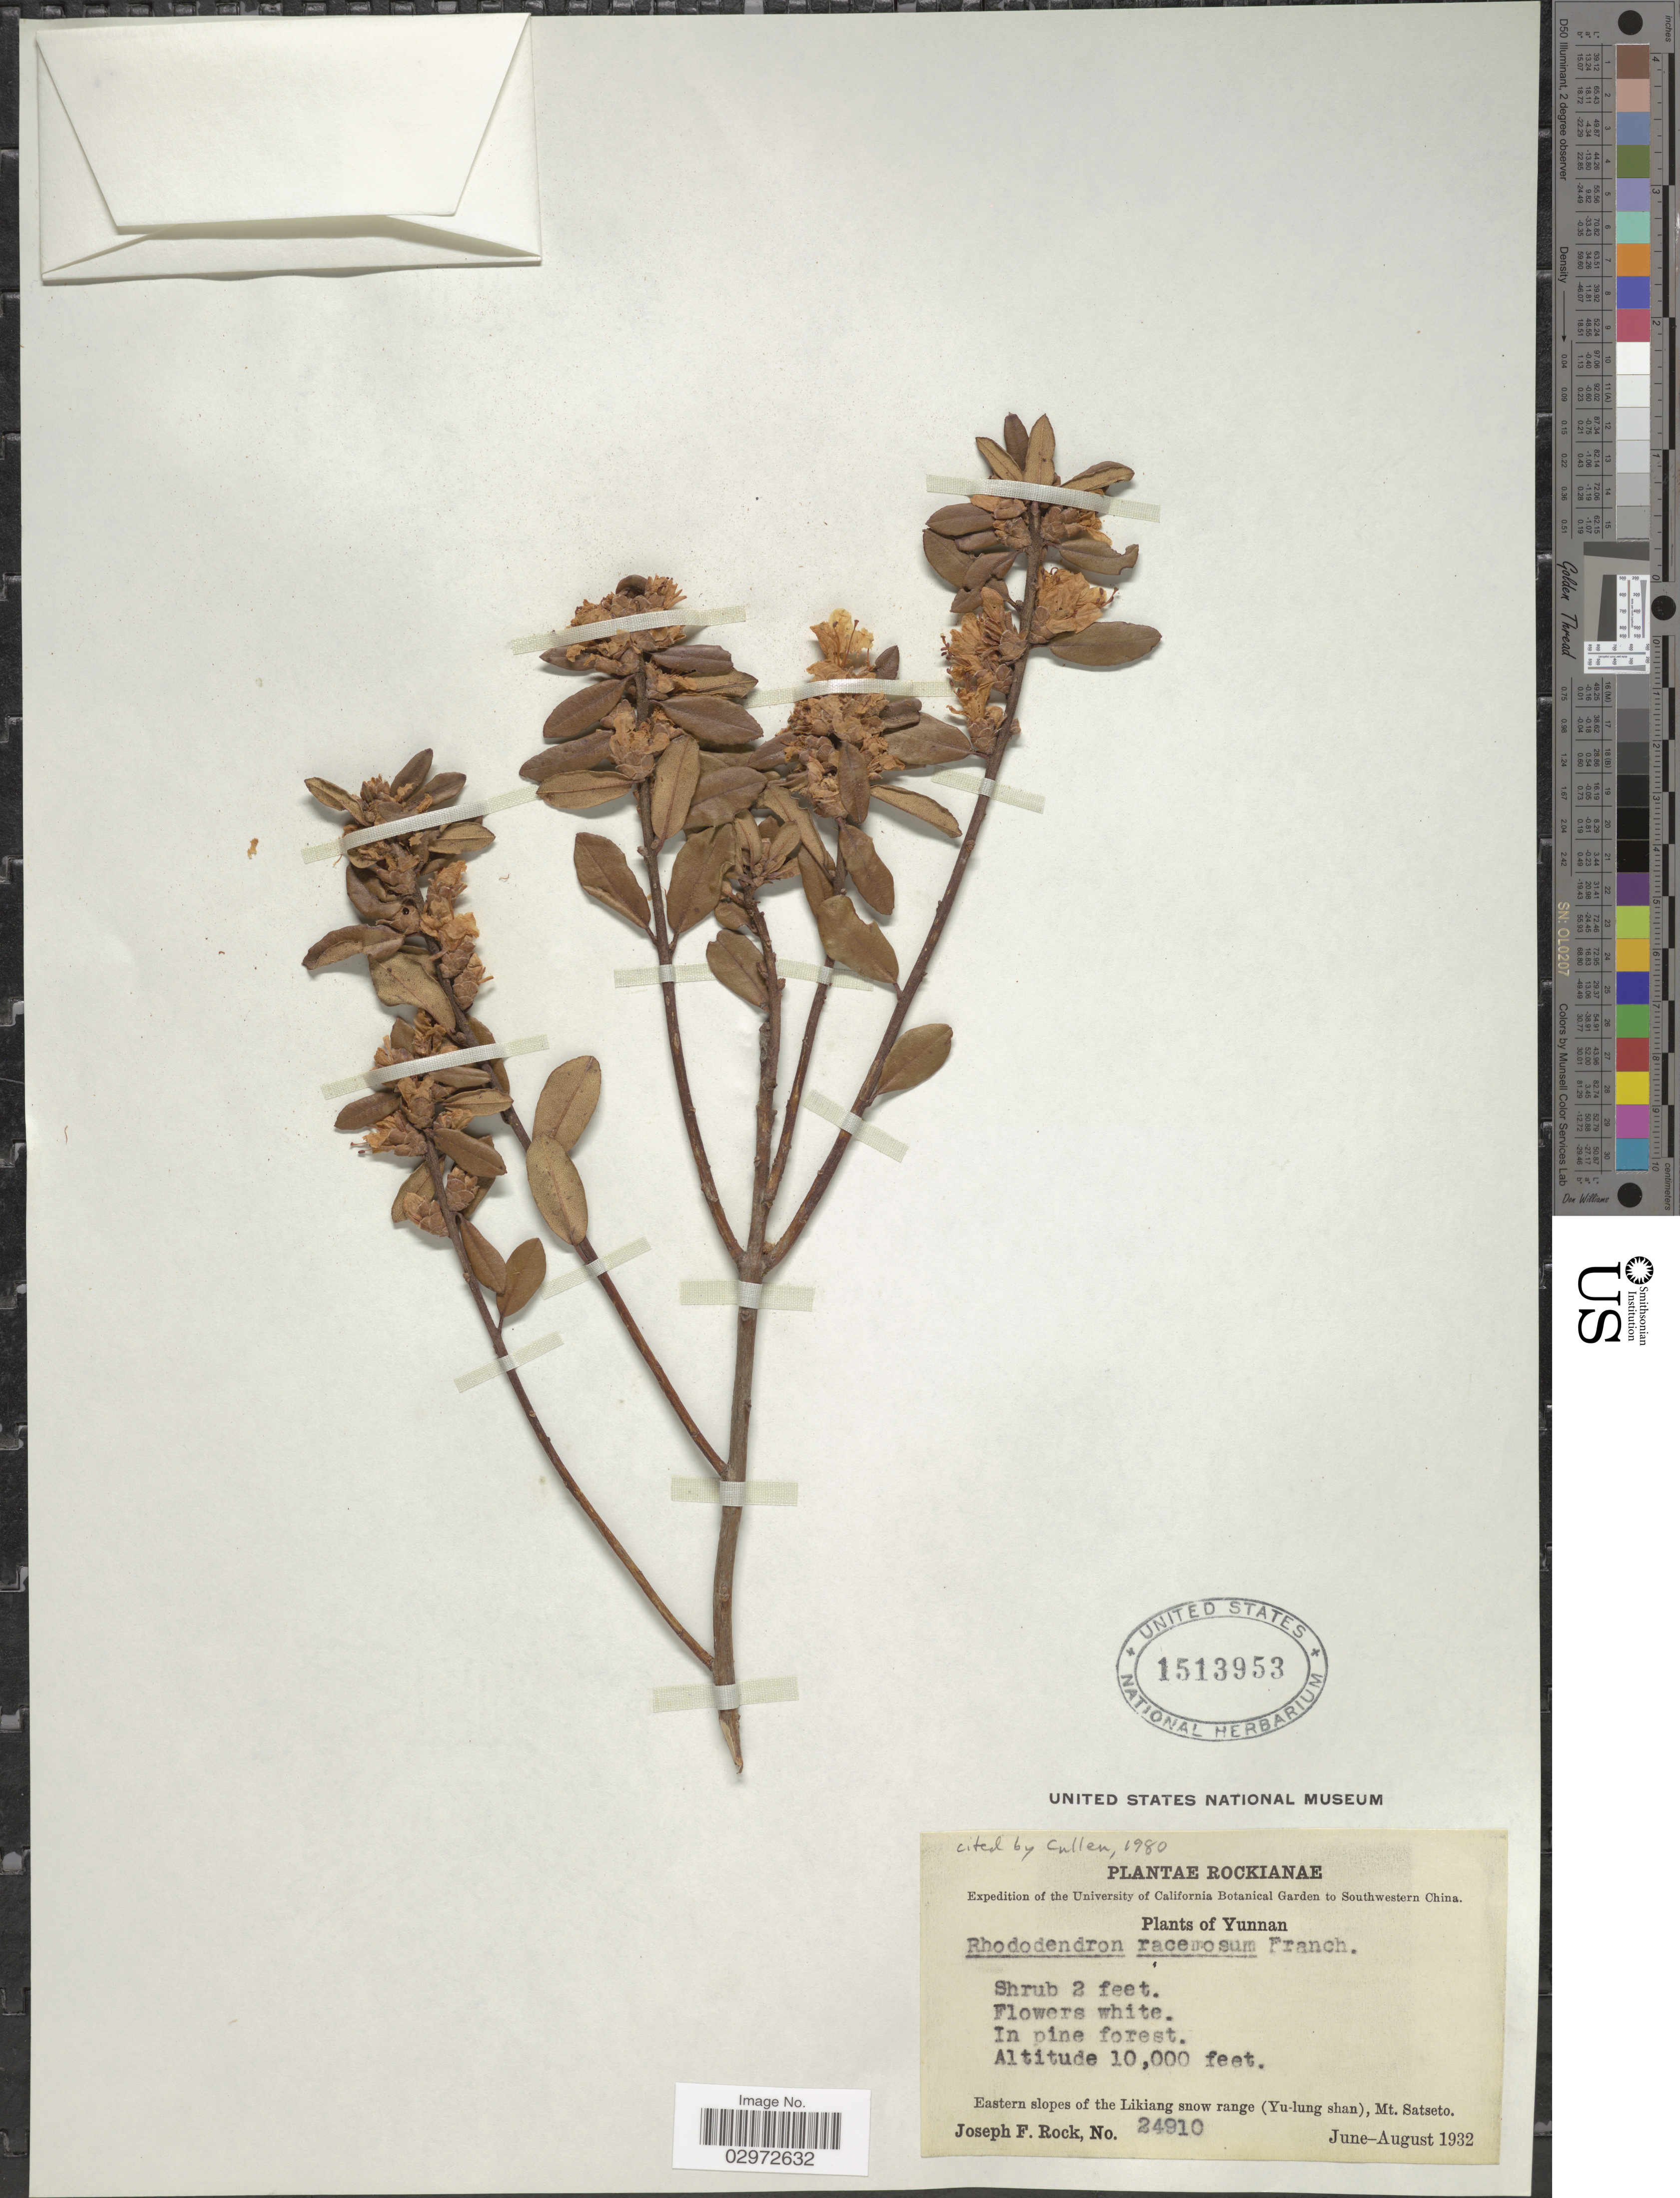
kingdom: Plantae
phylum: Tracheophyta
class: Magnoliopsida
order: Ericales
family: Ericaceae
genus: Rhododendron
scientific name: Rhododendron racemosum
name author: Franch.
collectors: J. F. Rock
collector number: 24910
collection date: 1932-06/1932-08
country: China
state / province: Yunnan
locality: Eastern slopes of the Likiang snow range (Yu-lung shan), Mt. Satseto. Southwestern China.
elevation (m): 3048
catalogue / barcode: US 1513953